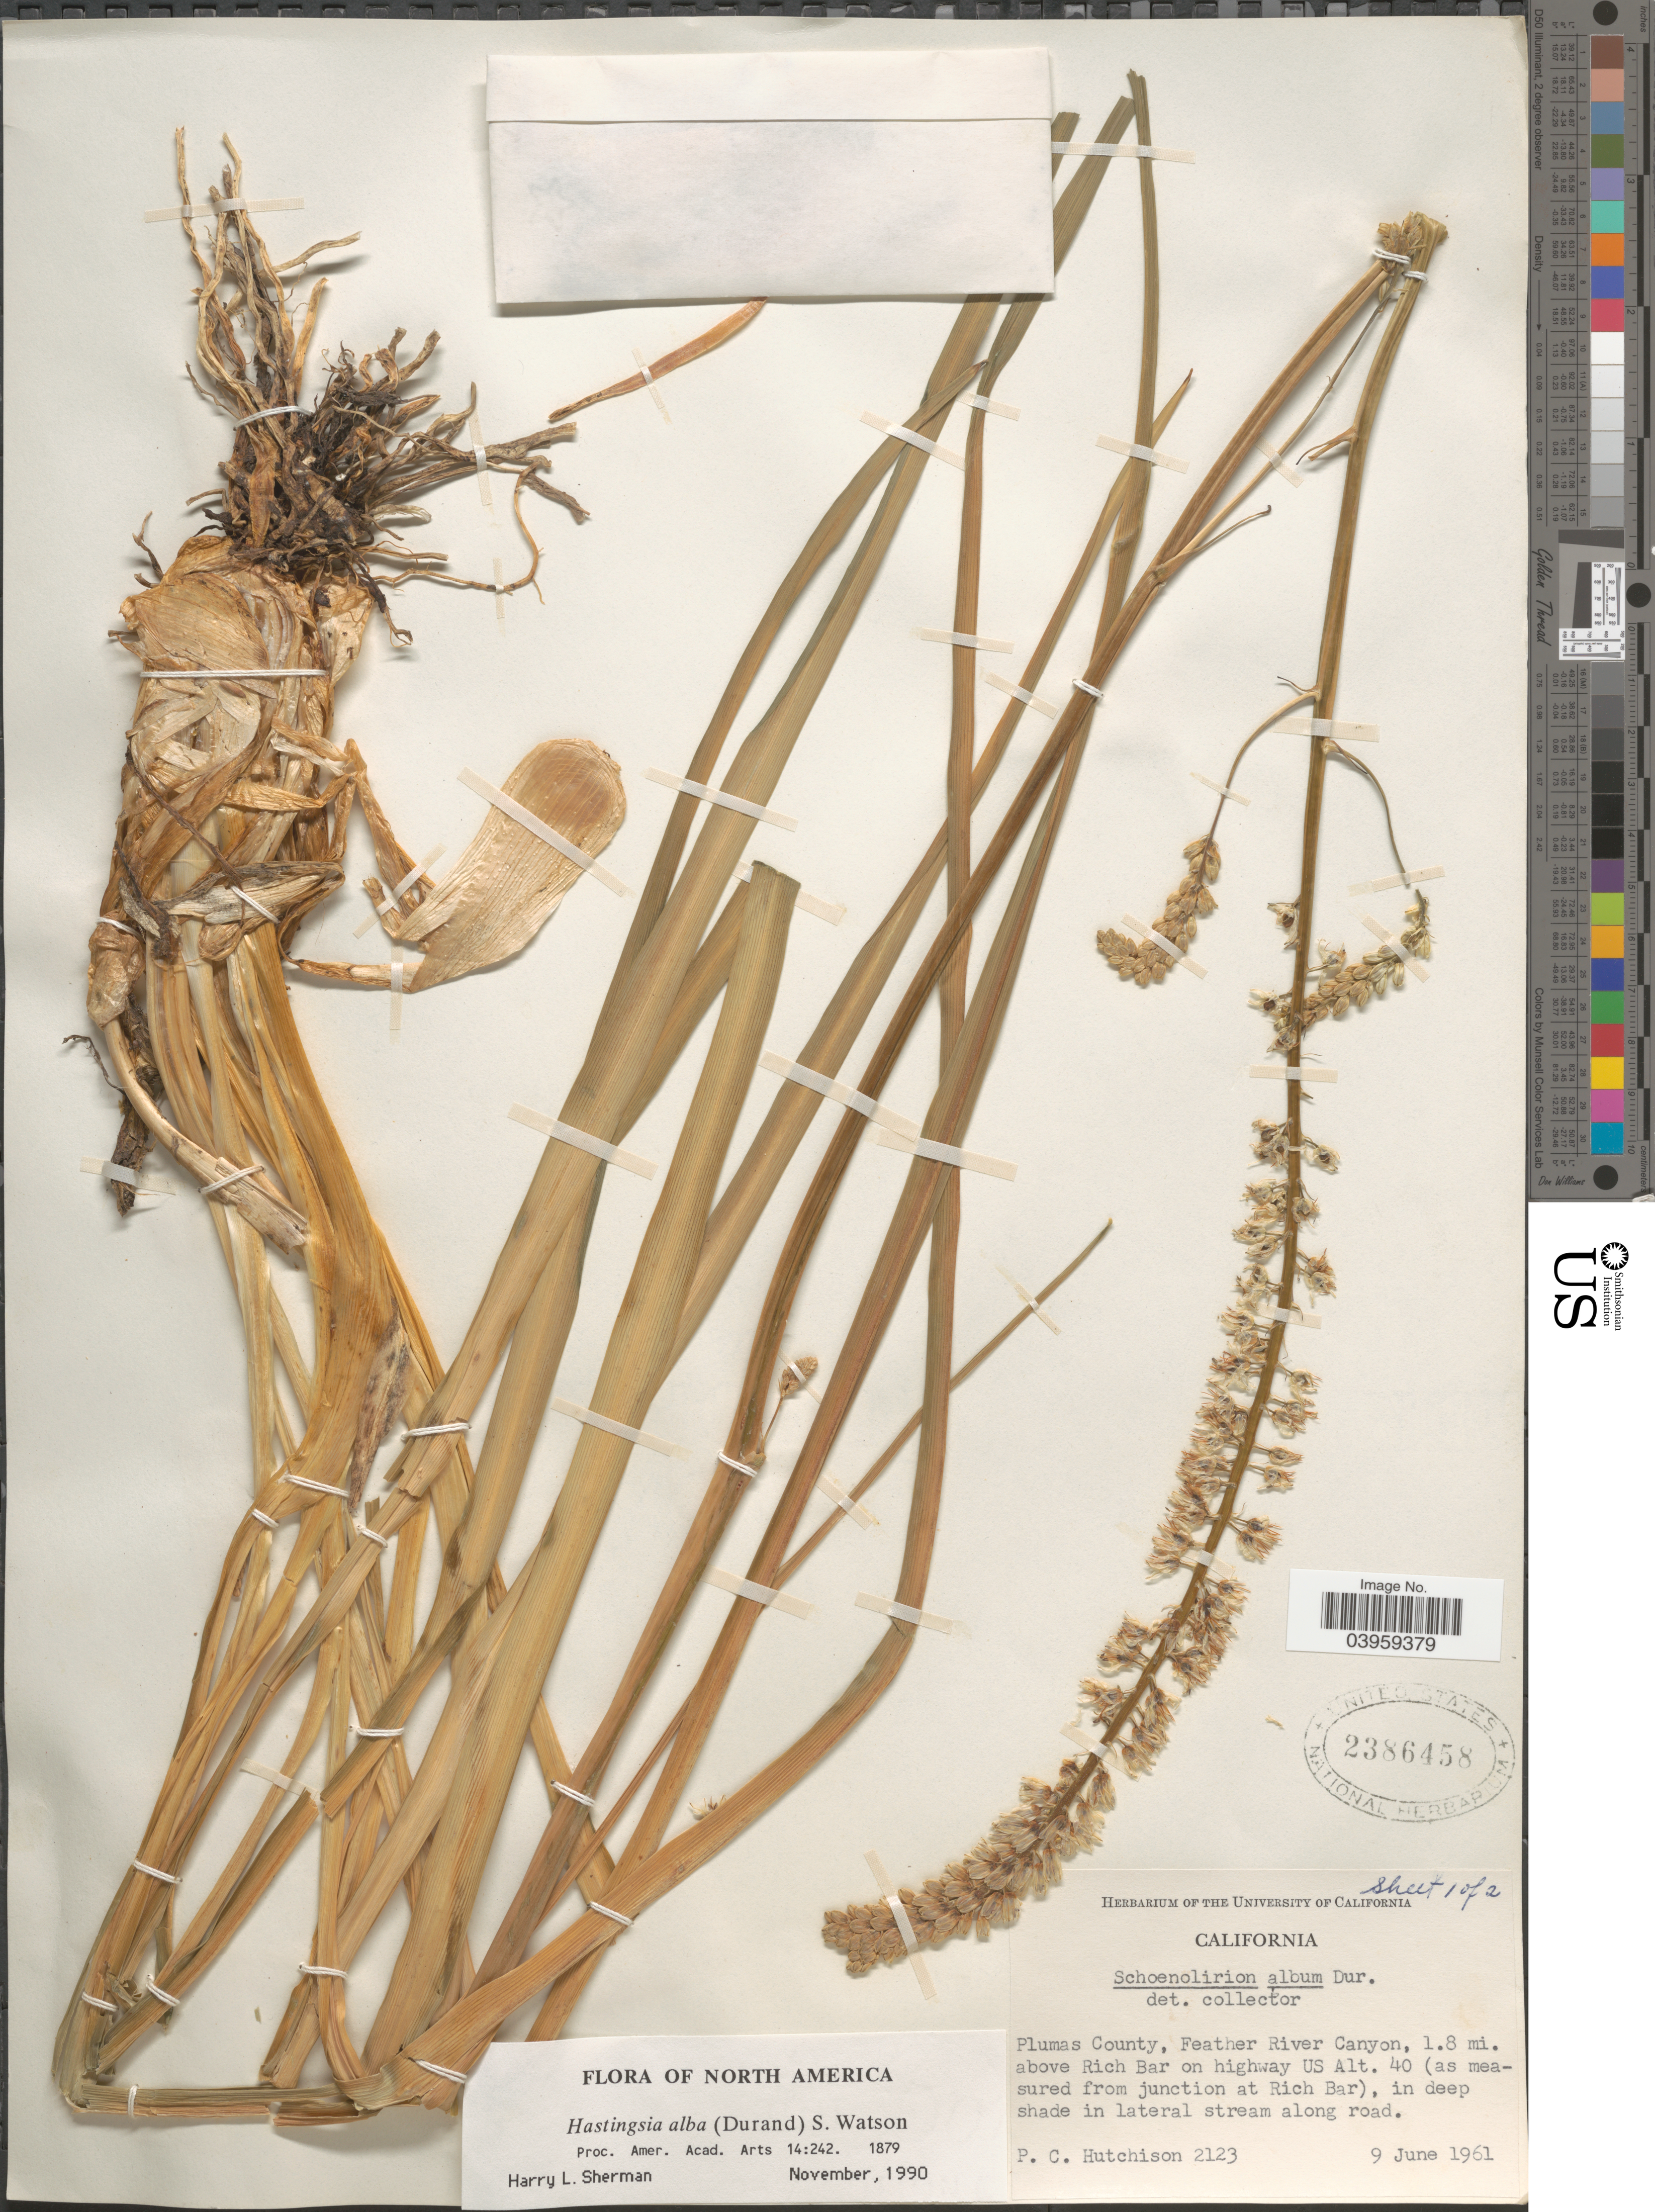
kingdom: Plantae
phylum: Tracheophyta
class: Liliopsida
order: Asparagales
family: Asparagaceae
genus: Hastingsia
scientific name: Hastingsia alba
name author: (Durand) S. Watson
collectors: P. C. Hutchison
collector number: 2123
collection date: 1961-06-09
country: United States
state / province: California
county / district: Plumas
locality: Plumas County, Feather River Canyon, 1.8 mi. above Rich Bar on highway US (junction at Rich Bar).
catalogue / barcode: US 2386458